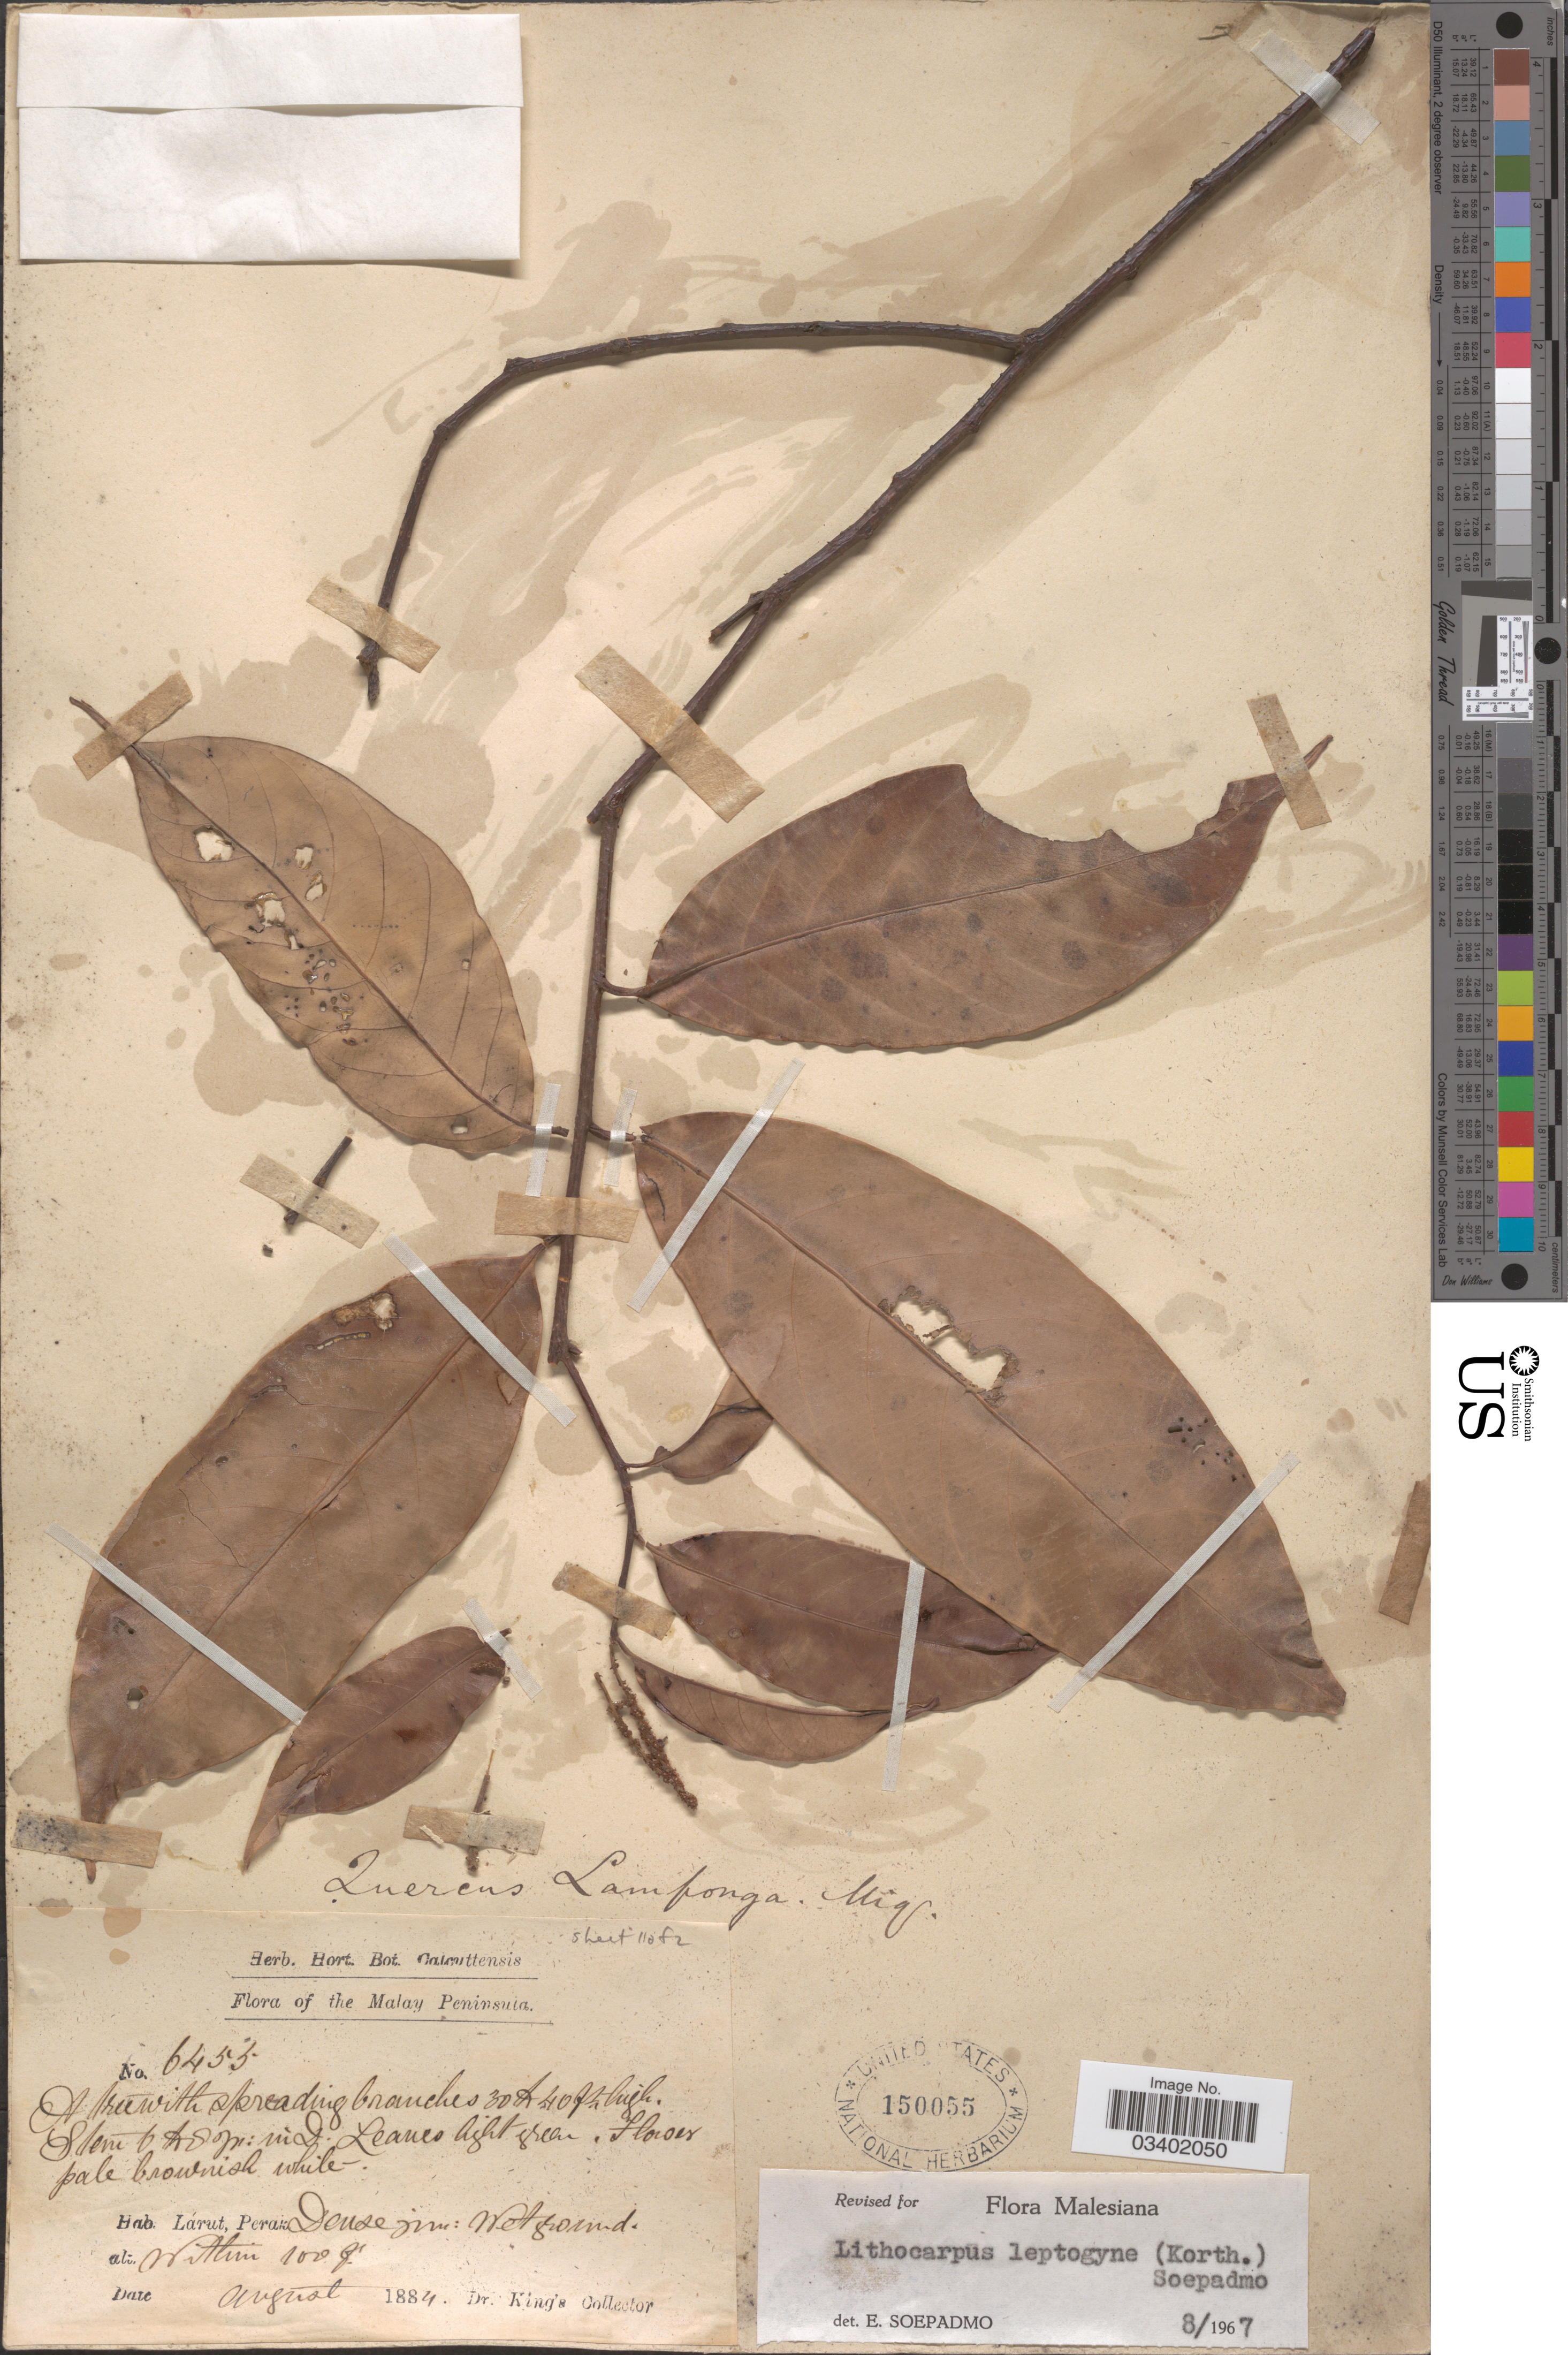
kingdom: Plantae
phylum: Tracheophyta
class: Magnoliopsida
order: Fagales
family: Fagaceae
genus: Lithocarpus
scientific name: Lithocarpus leptogyne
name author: (Korth.) Soepadmo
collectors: Dr. King's collector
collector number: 6455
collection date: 1884-08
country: Malaysia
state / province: Perak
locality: Malay Peninsula. Larut.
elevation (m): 30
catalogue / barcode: US 150055